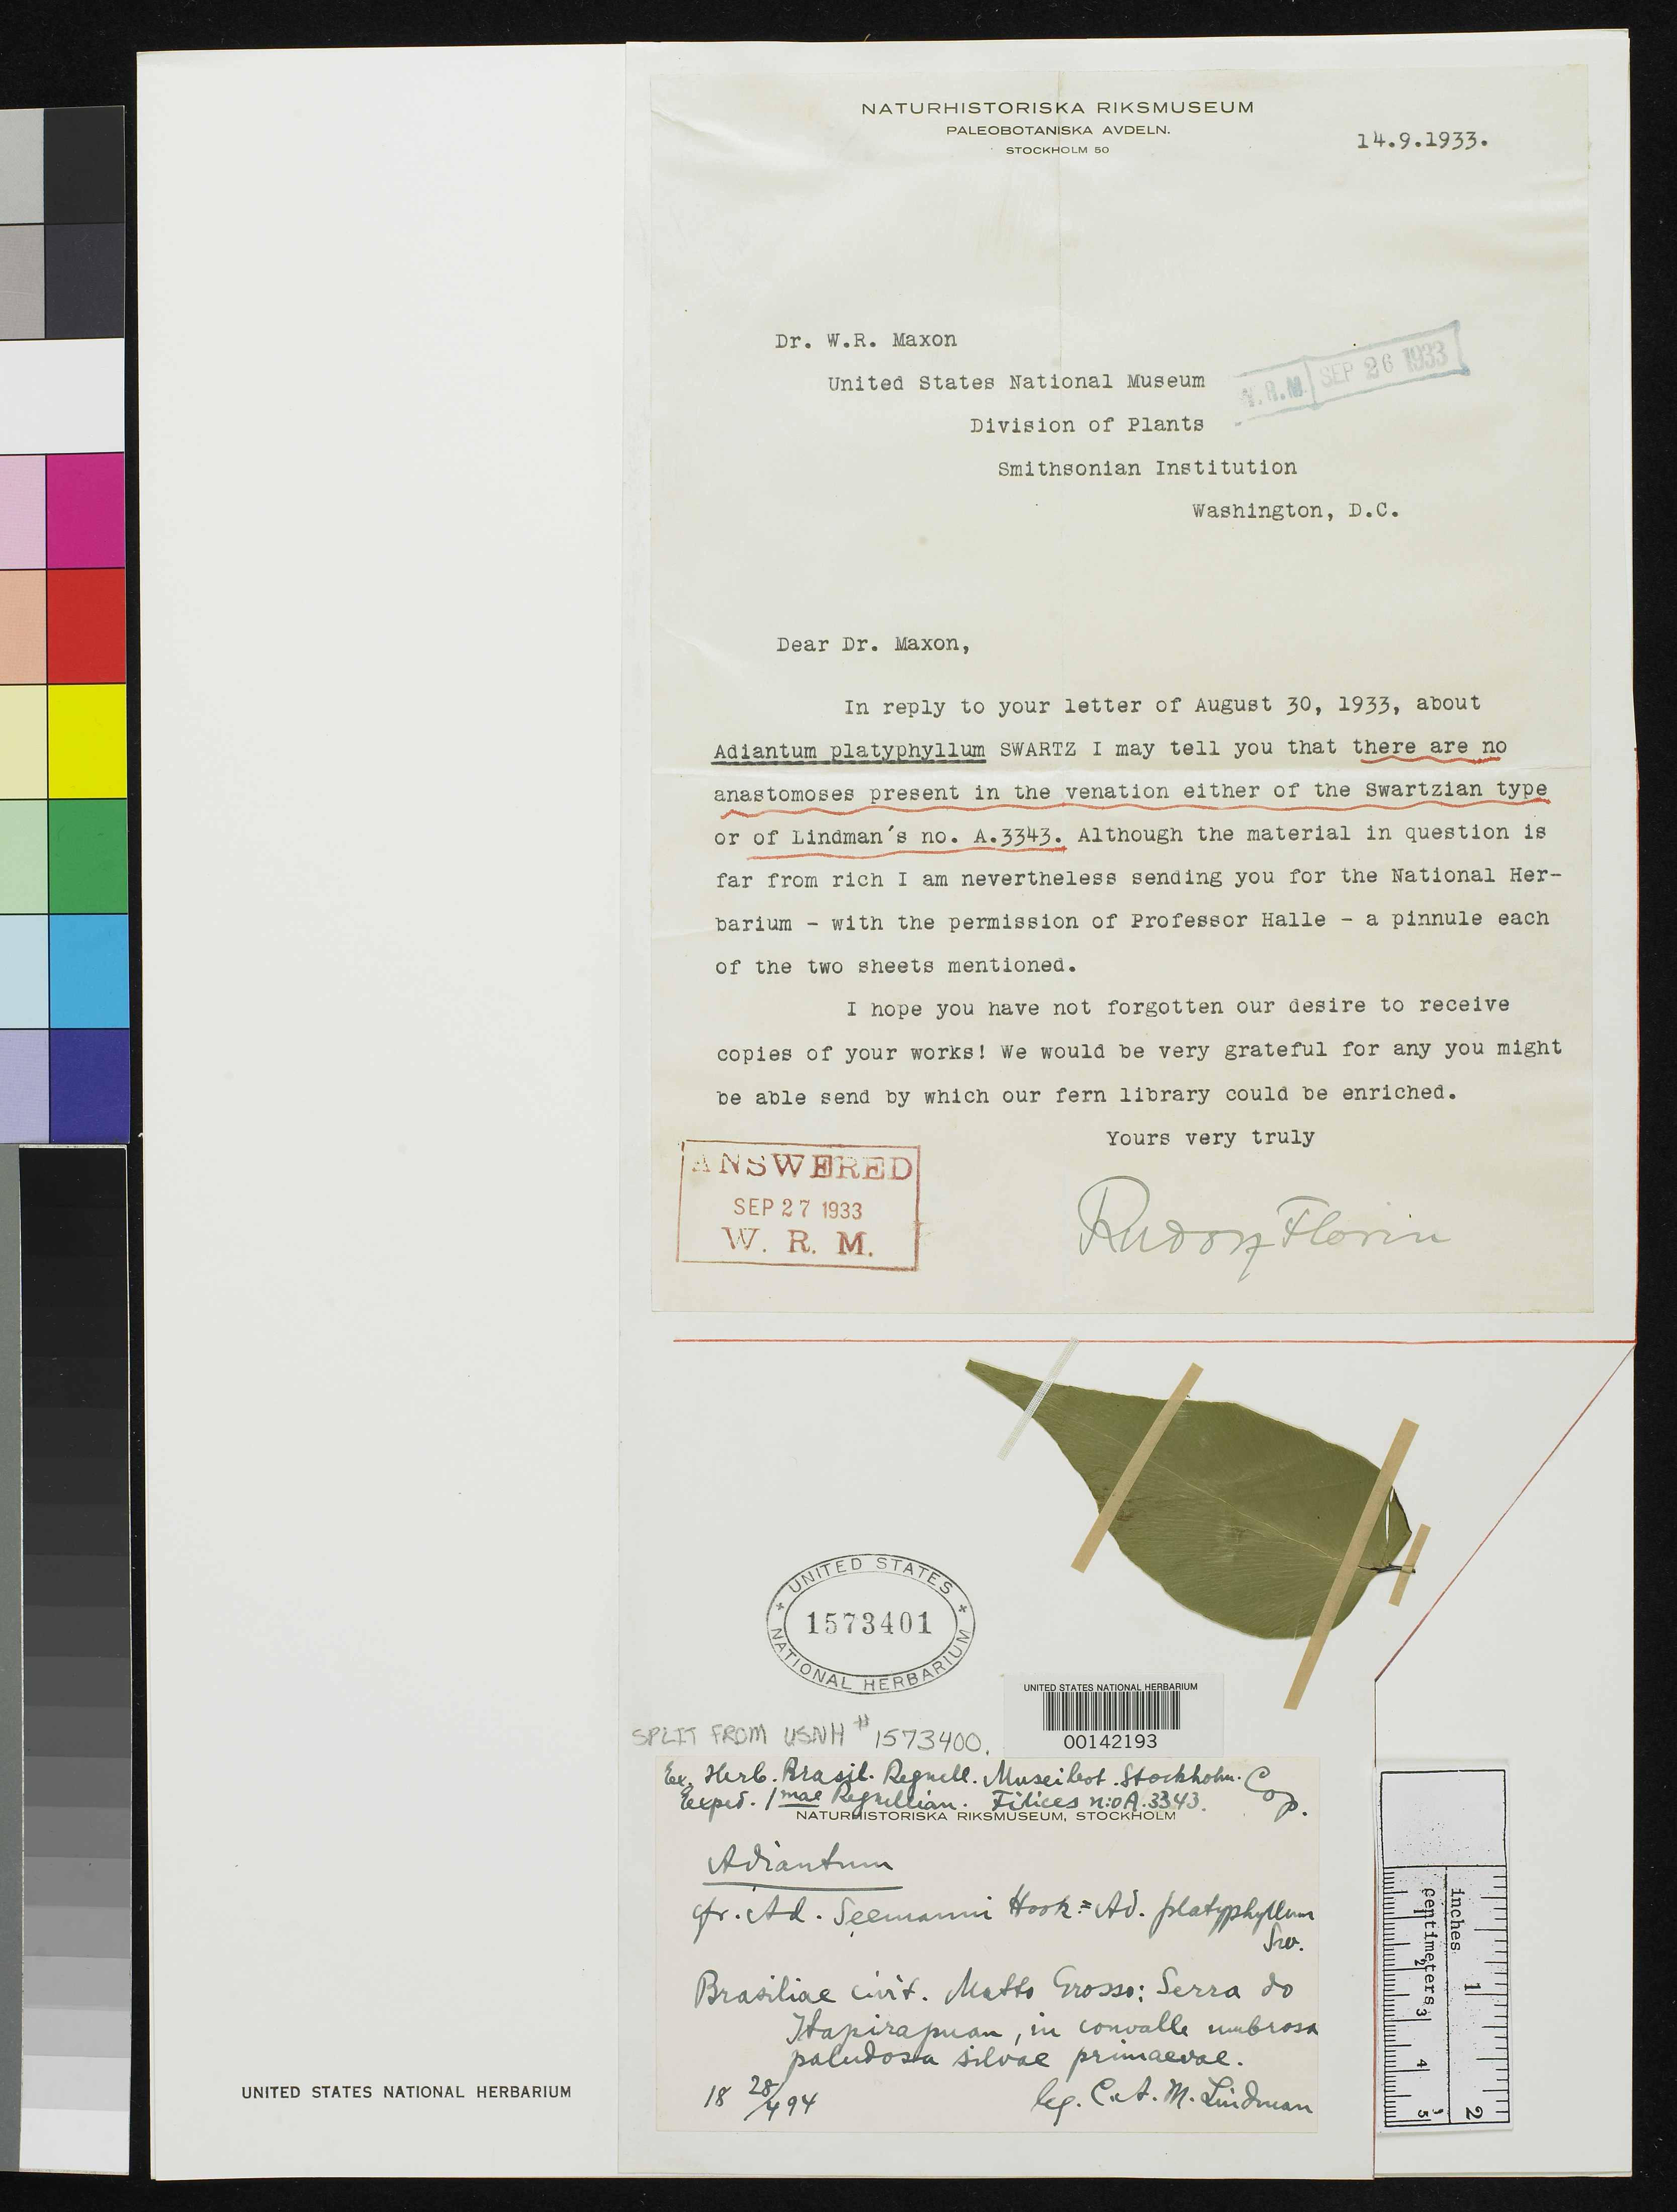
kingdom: Plantae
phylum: Tracheophyta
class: Polypodiopsida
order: Polypodiales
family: Pteridaceae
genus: Adiantum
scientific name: Adiantum platyphyllum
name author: Sw.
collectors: C. A. M. Lindman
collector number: A.3343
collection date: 1894-04-28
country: Brazil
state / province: Mato Grosso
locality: Serra do Itapirapuan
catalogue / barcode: US 1573401